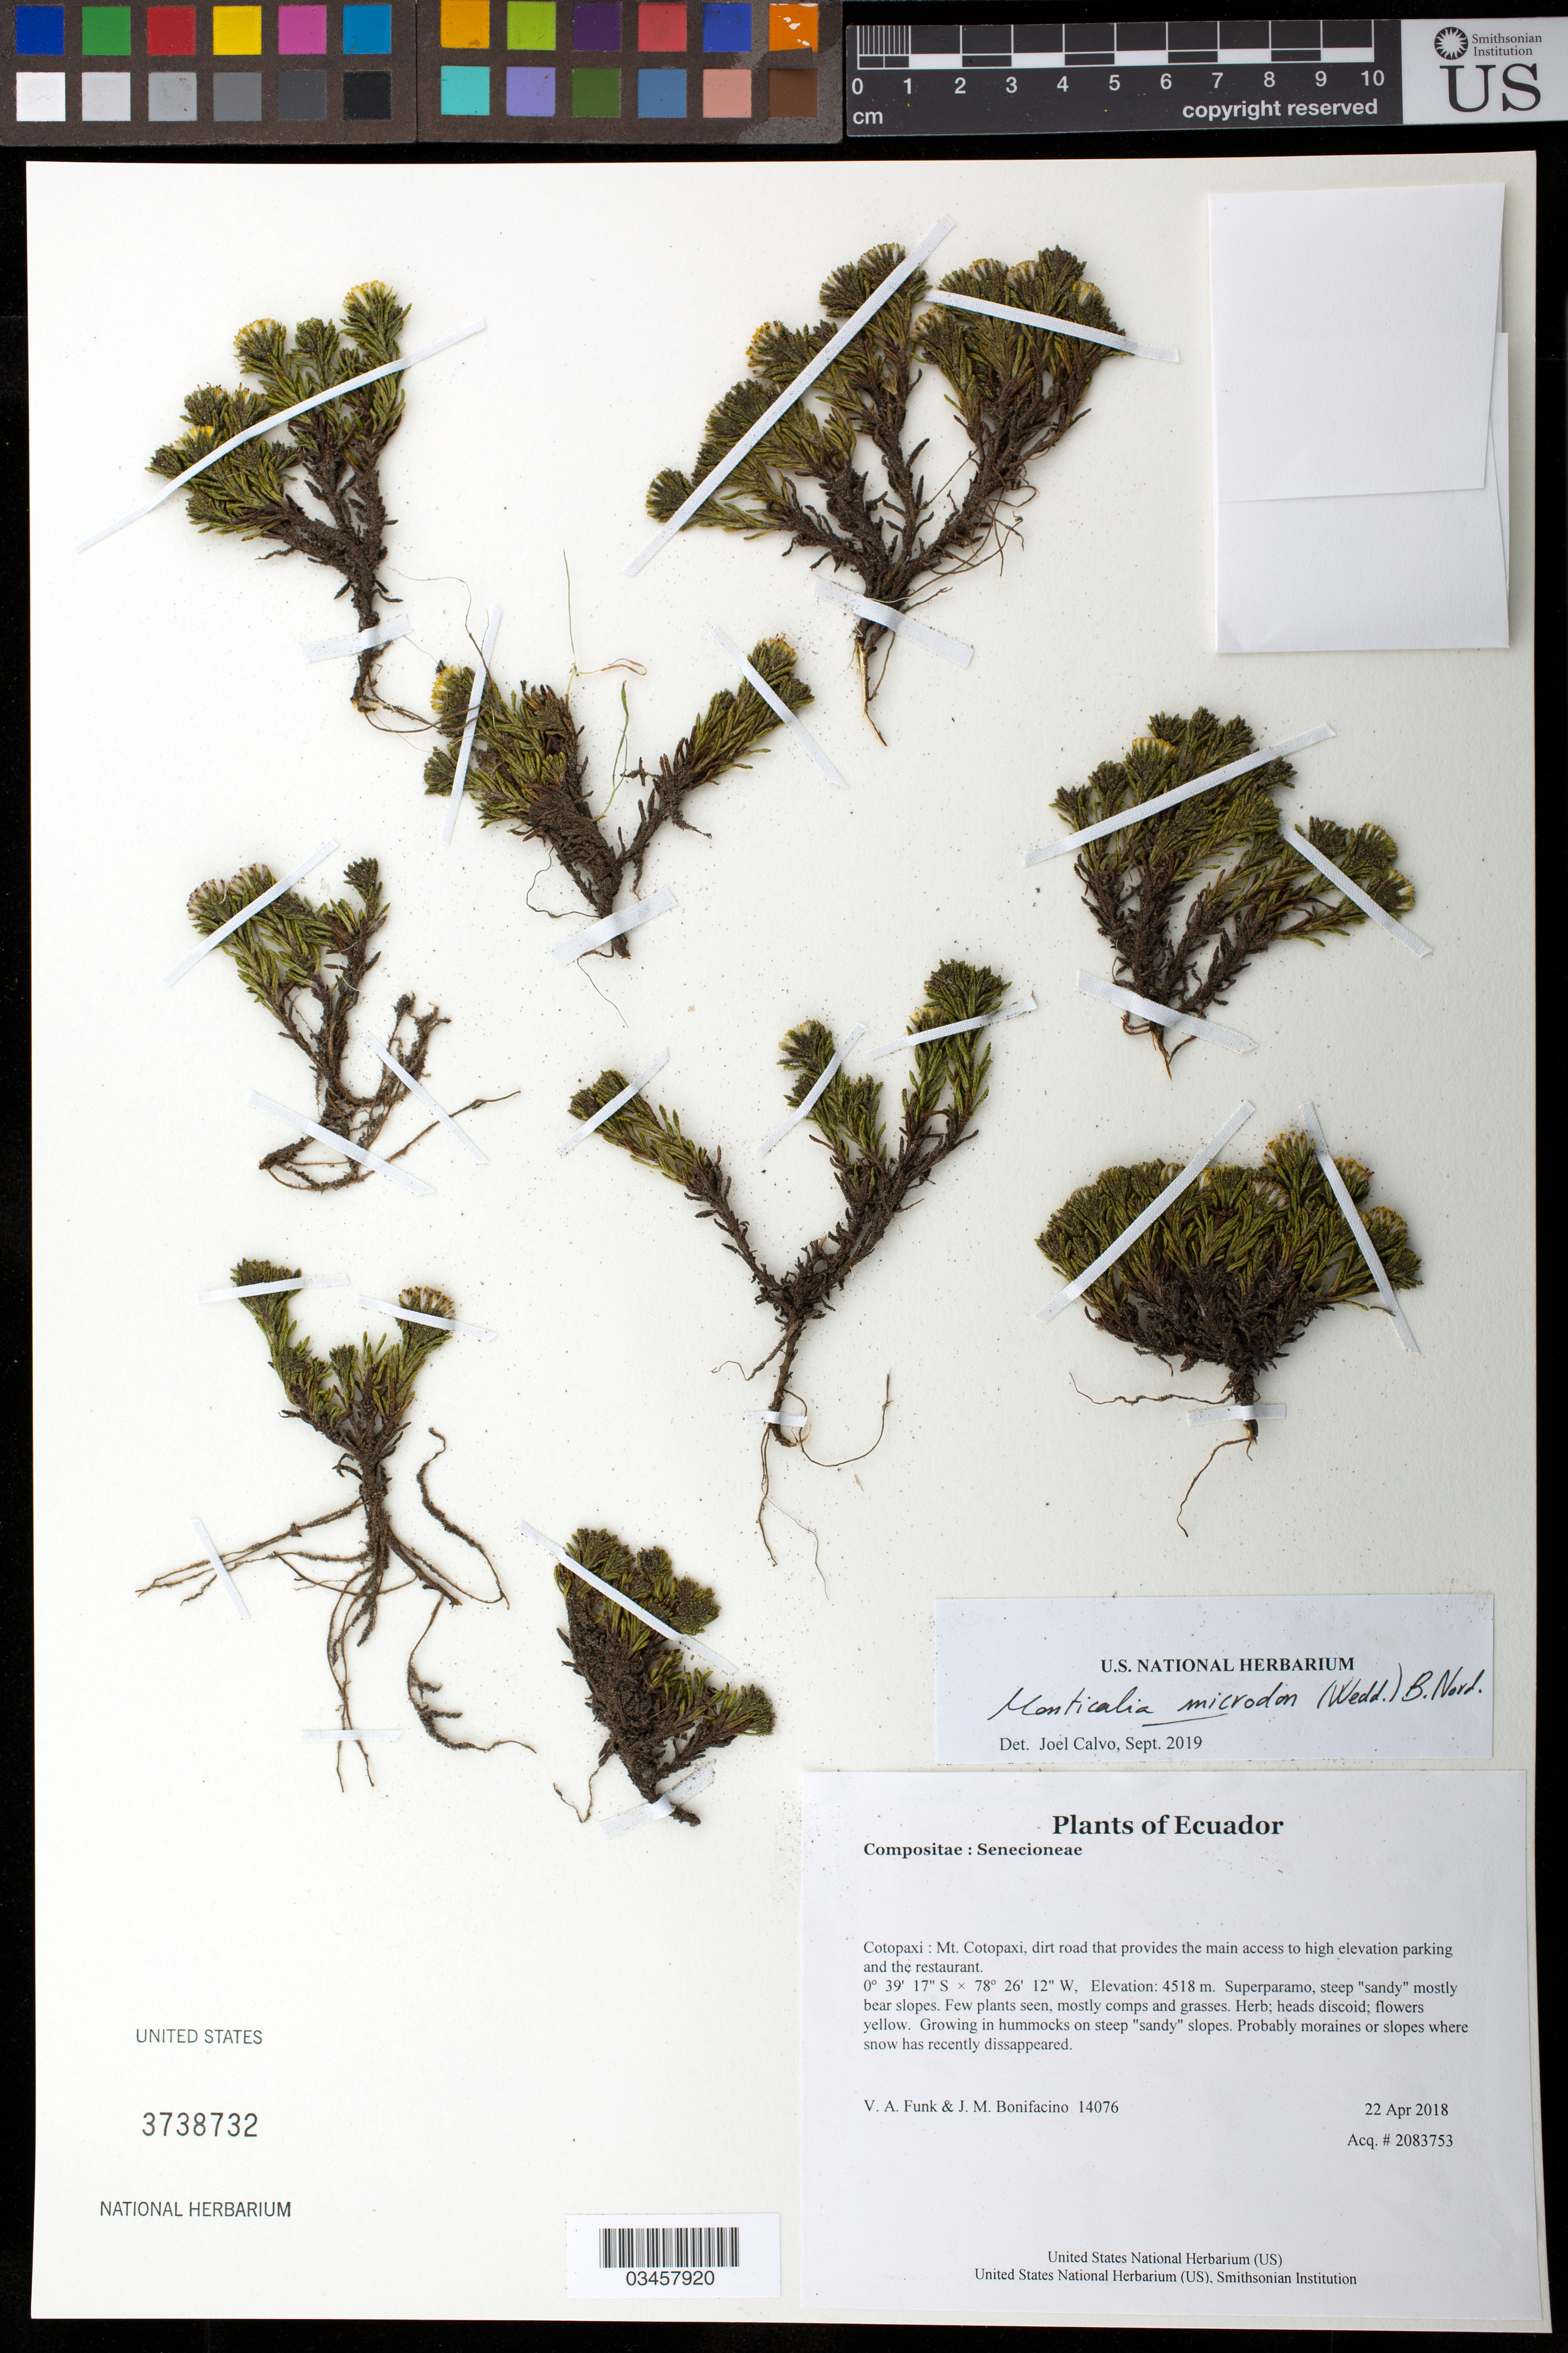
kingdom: Plantae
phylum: Tracheophyta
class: Magnoliopsida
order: Asterales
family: Asteraceae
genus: Monticalia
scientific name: Monticalia microdon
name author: (Wedd.) B. Nord.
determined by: Calvo, Joel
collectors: V. Funk & M. Bonifacino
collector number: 14076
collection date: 2018-04-22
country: Ecuador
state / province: Cotopaxi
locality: Mt. Cotopaxi, dirt road that provides the main access to high elevation parking and the restaurant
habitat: Superparamo, steep "sandy" mostly bear slopes. Few plants seen, mostly comps and grasses.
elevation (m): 4518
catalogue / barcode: US 3738732